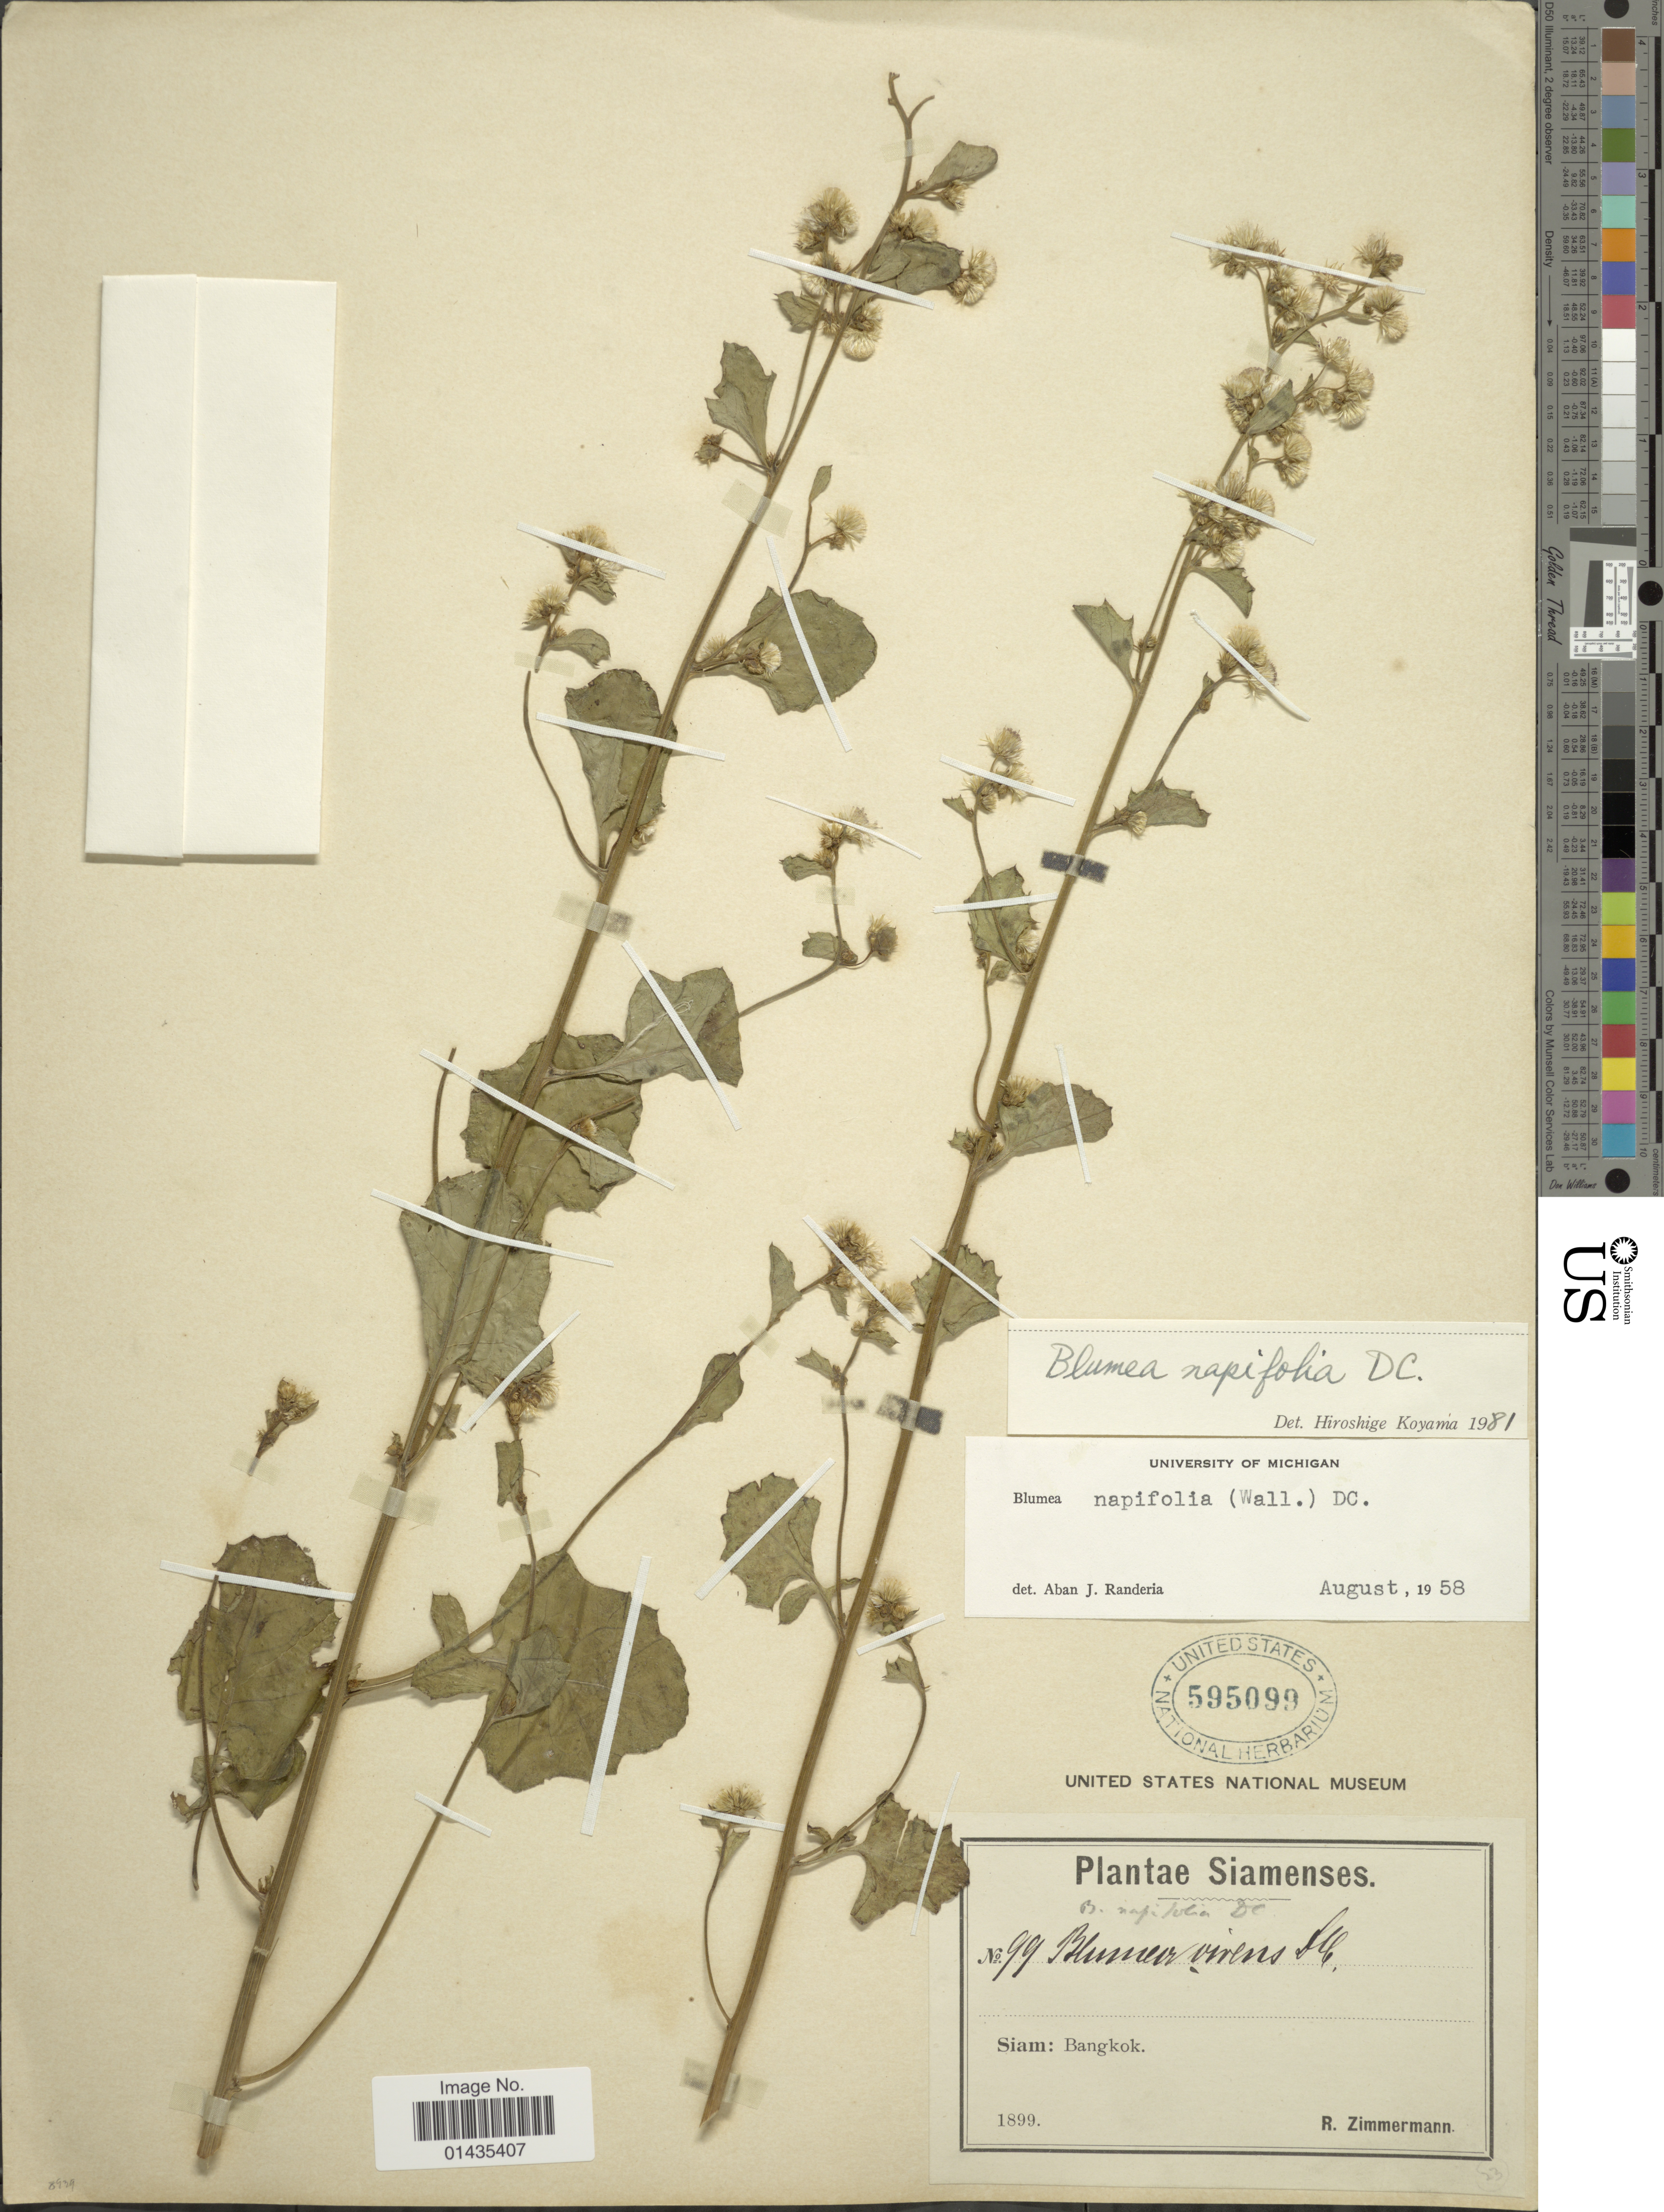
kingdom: Plantae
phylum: Tracheophyta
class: Magnoliopsida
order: Asterales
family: Asteraceae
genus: Blumea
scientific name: Blumea napifolia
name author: DC.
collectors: R. Zimmermann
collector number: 99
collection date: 1899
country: Thailand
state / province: Bangkok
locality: Siam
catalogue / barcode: US 595099